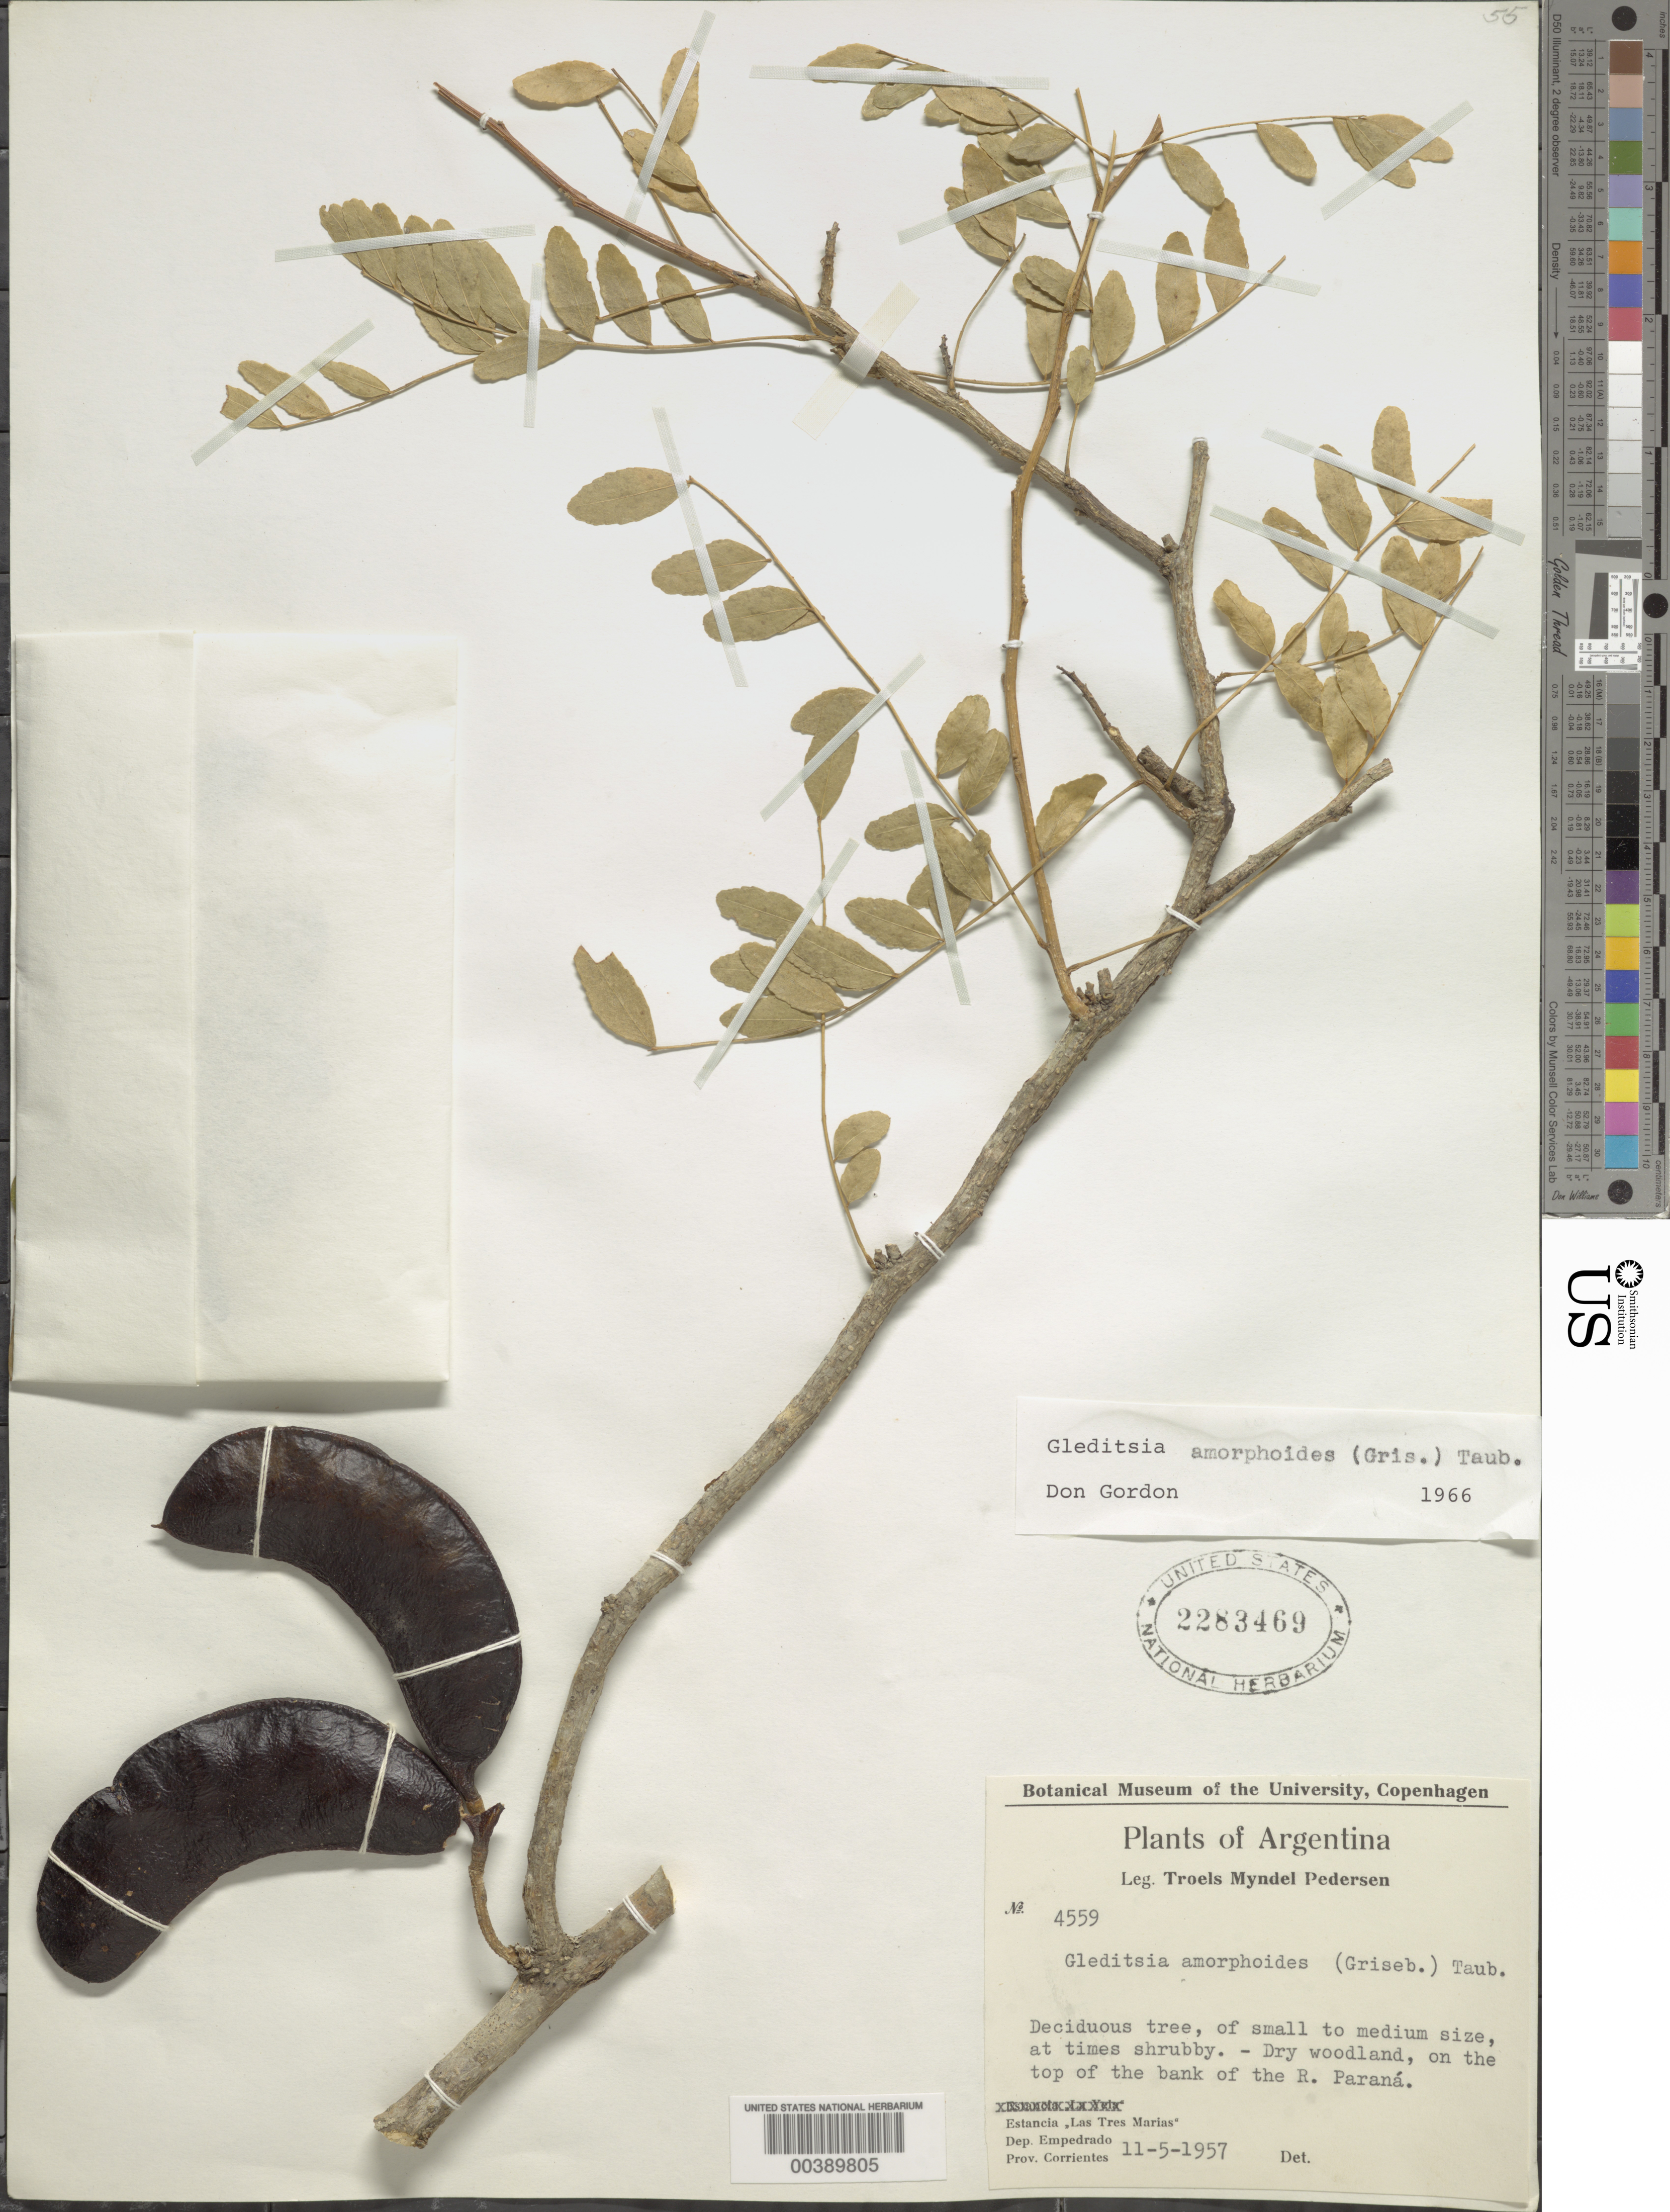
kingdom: Plantae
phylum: Tracheophyta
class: Magnoliopsida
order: Fabales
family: Fabaceae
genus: Gleditsia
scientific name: Gleditsia amorphoides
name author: (Griseb.) Taub.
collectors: T. M. Pedersen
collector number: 4559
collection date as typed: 11 May 1957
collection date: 1957-05-11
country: Argentina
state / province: Corrientes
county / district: Empedrado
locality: Estancia "las Tres Marias"; bank of Rio Parana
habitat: Dry woodland, on the top of the bank of river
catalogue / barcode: US 2283469